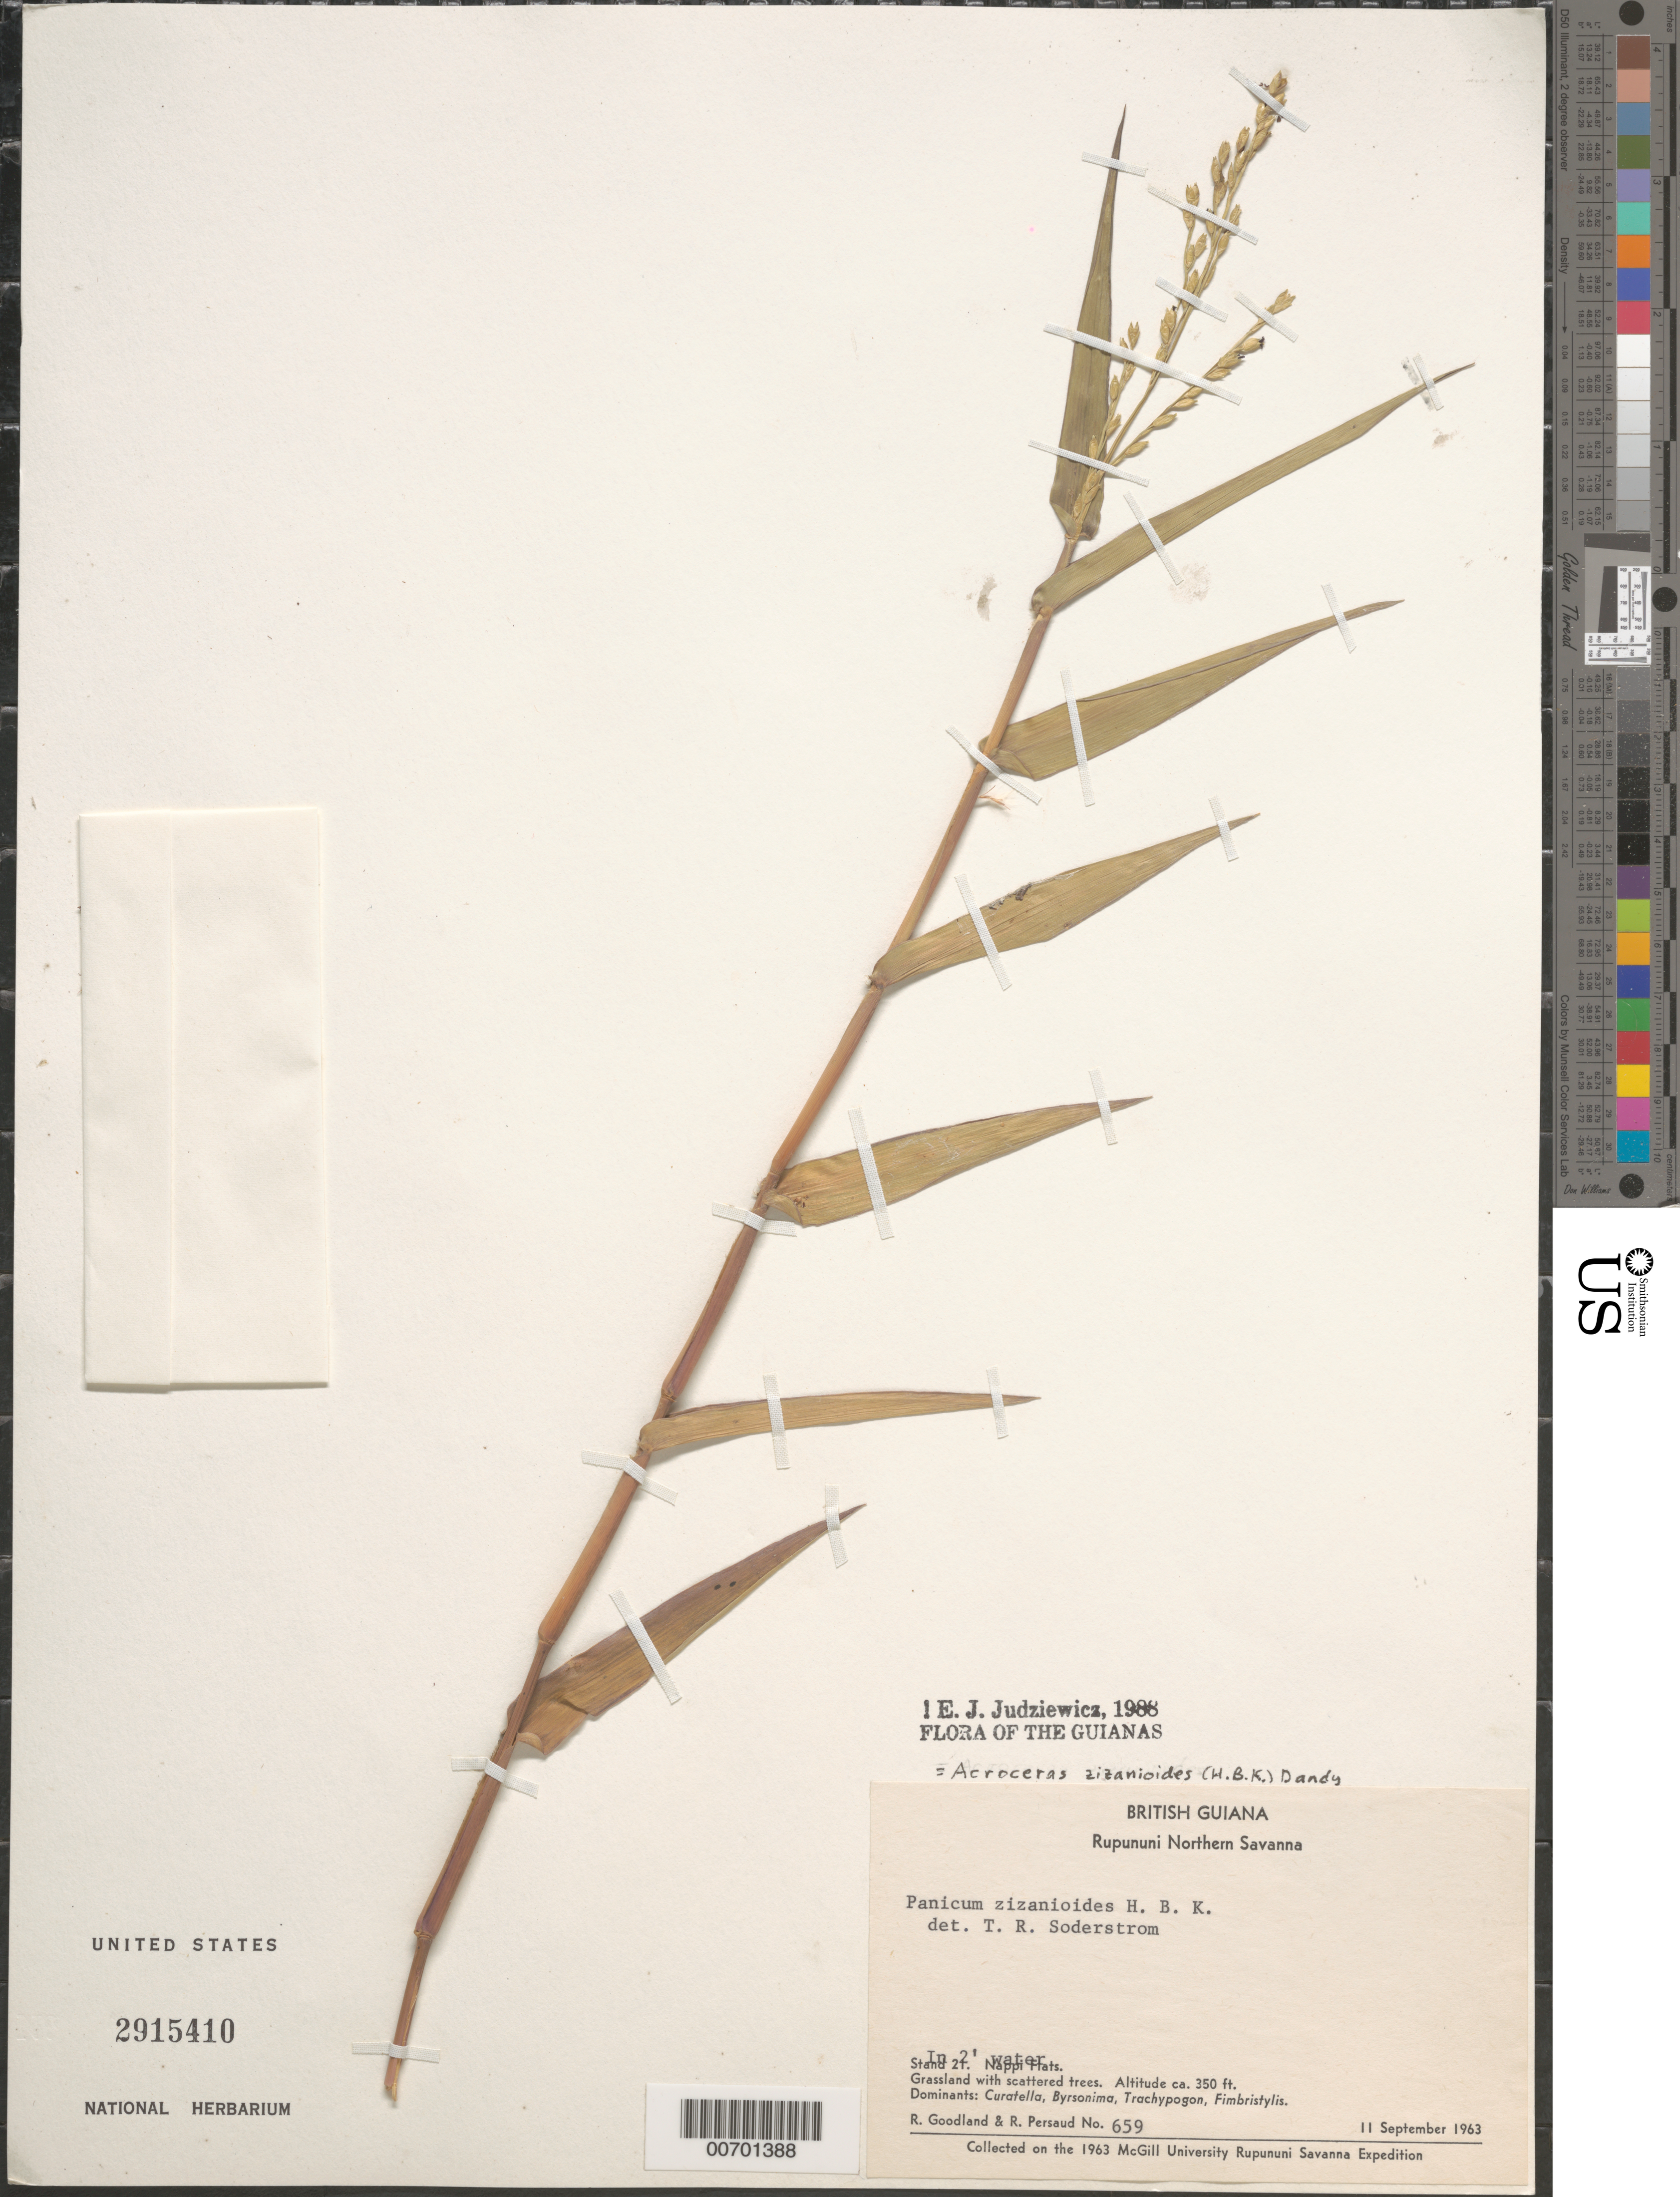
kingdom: Plantae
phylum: Tracheophyta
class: Liliopsida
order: Poales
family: Poaceae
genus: Panicum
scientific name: Panicum zizanioides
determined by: Soderstrom, T. R.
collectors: R. Goodland & R. Persaud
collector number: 659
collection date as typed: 11-Sep-63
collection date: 1963-09-11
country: Guyana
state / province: U. Takutu-U. Essequibo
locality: Rupununi Northern Savanna, Nappi Flats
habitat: Grassland with scattered trees. Dominants: Curatella, Byrsonima, Trachypogon, Fimbristylis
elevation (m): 107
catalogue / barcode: US 2915410